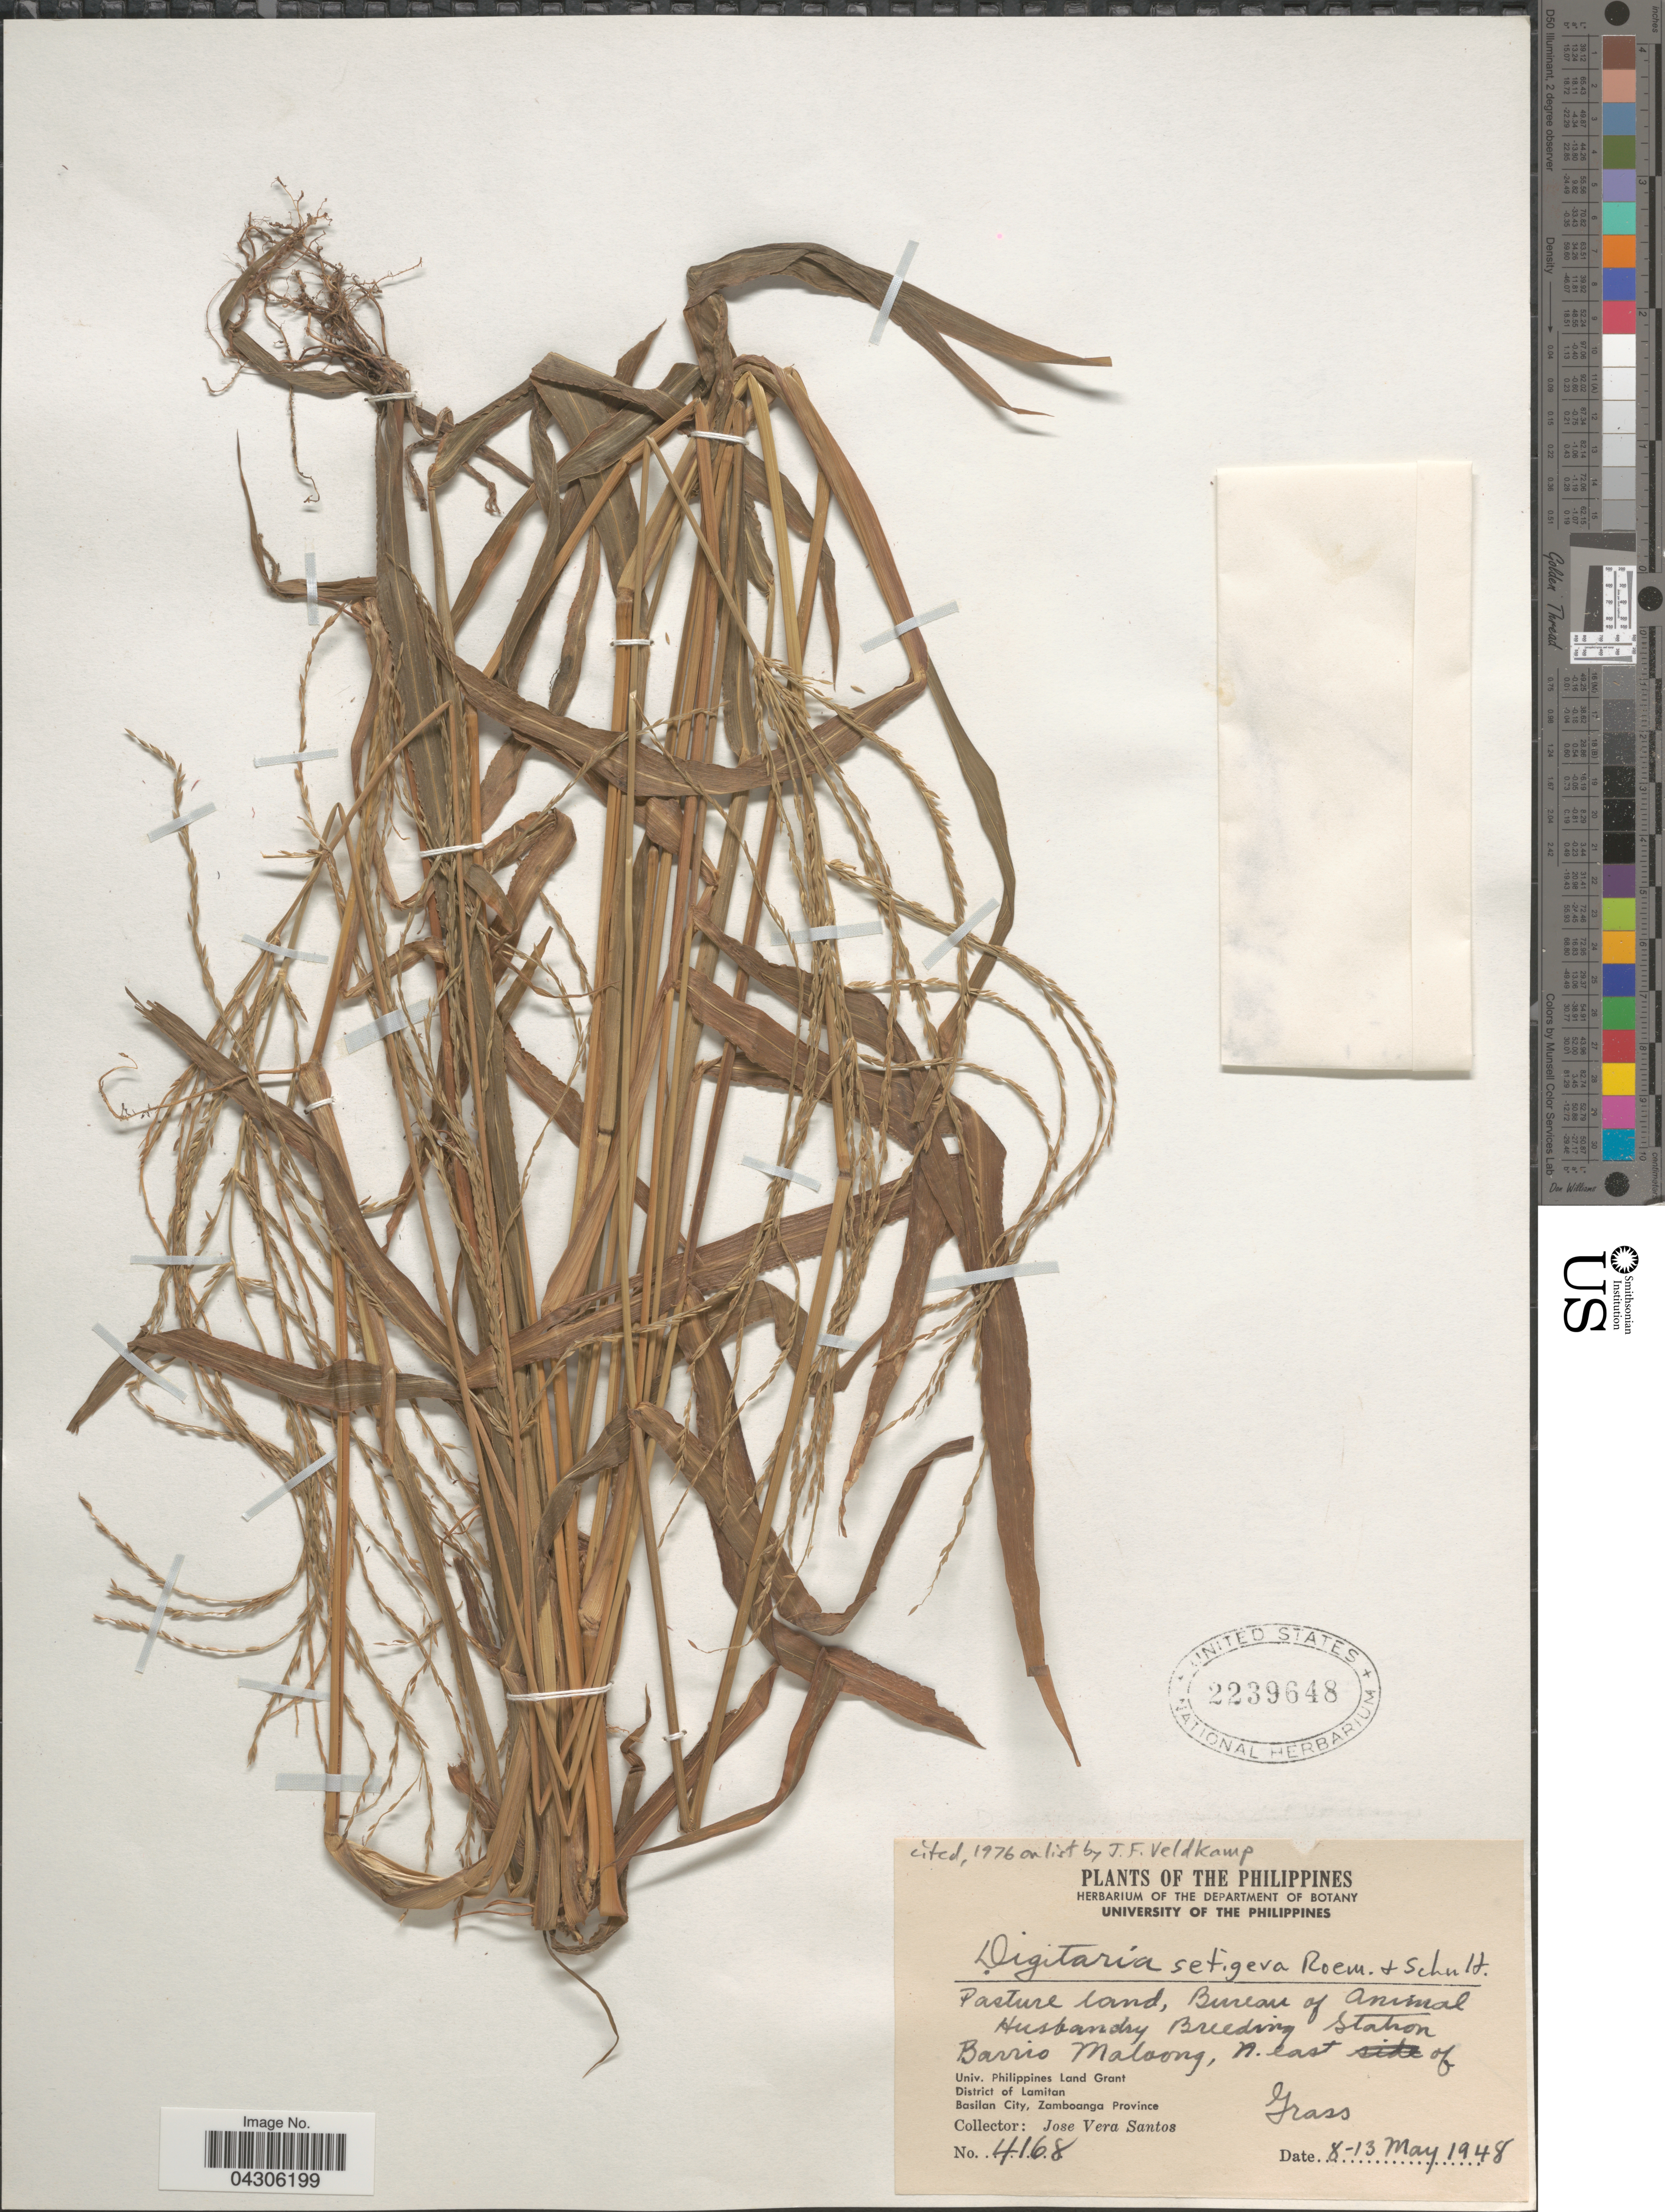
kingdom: Plantae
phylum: Tracheophyta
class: Liliopsida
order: Poales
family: Poaceae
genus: Digitaria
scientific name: Digitaria setigera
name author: Roth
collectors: J. Vera Santos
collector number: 4168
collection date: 1948-05-08/1948-05-13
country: Philippines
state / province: Zamboanga Peninsula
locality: Pasture land, Bureau of Animal Husbandry Breeding Station. Barrio Maloong, N. east of. Univ. Philippines Land Grant. District of Lamitan. Basilan City, Zamboanga Province.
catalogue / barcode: US 2239648